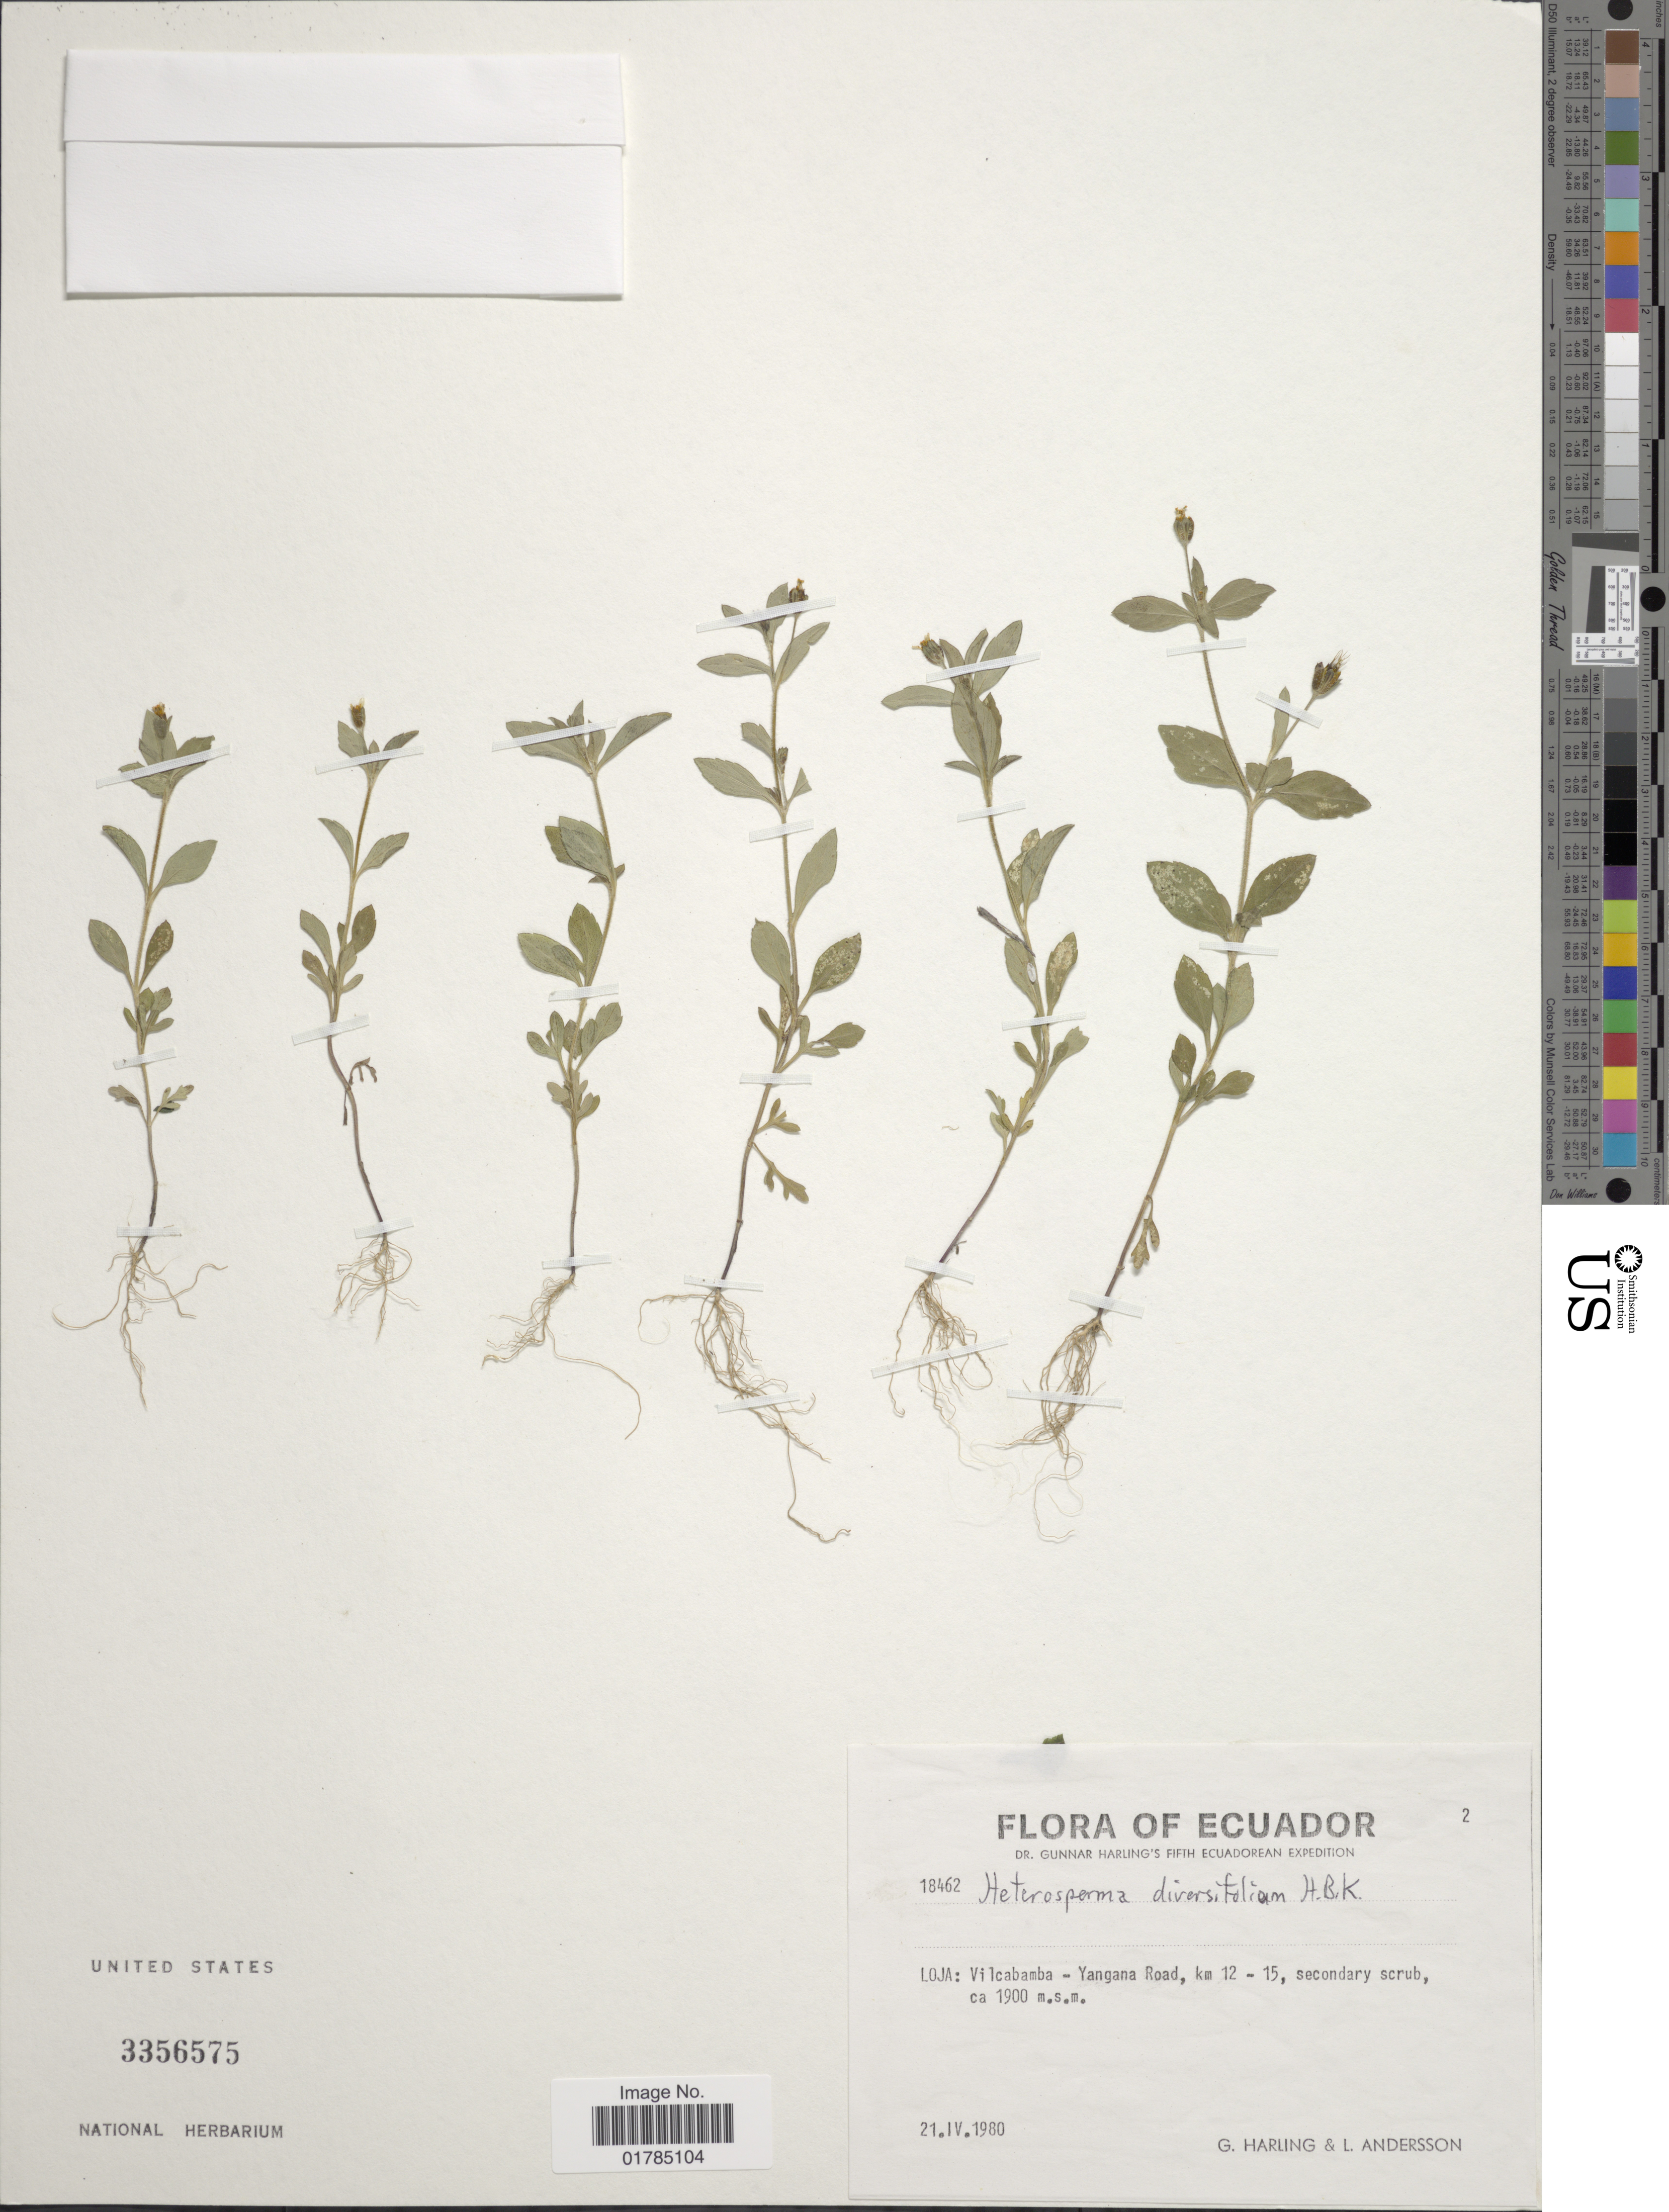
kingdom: Plantae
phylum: Tracheophyta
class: Magnoliopsida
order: Asterales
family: Asteraceae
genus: Heterosperma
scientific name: Heterosperma diversifolium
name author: Kunth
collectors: G. Harling & L. Andersson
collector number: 18462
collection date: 1980-04-21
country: Ecuador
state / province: Loja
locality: Vilcabamba- Yangana Road, km 12-15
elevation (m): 1900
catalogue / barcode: US 3356575